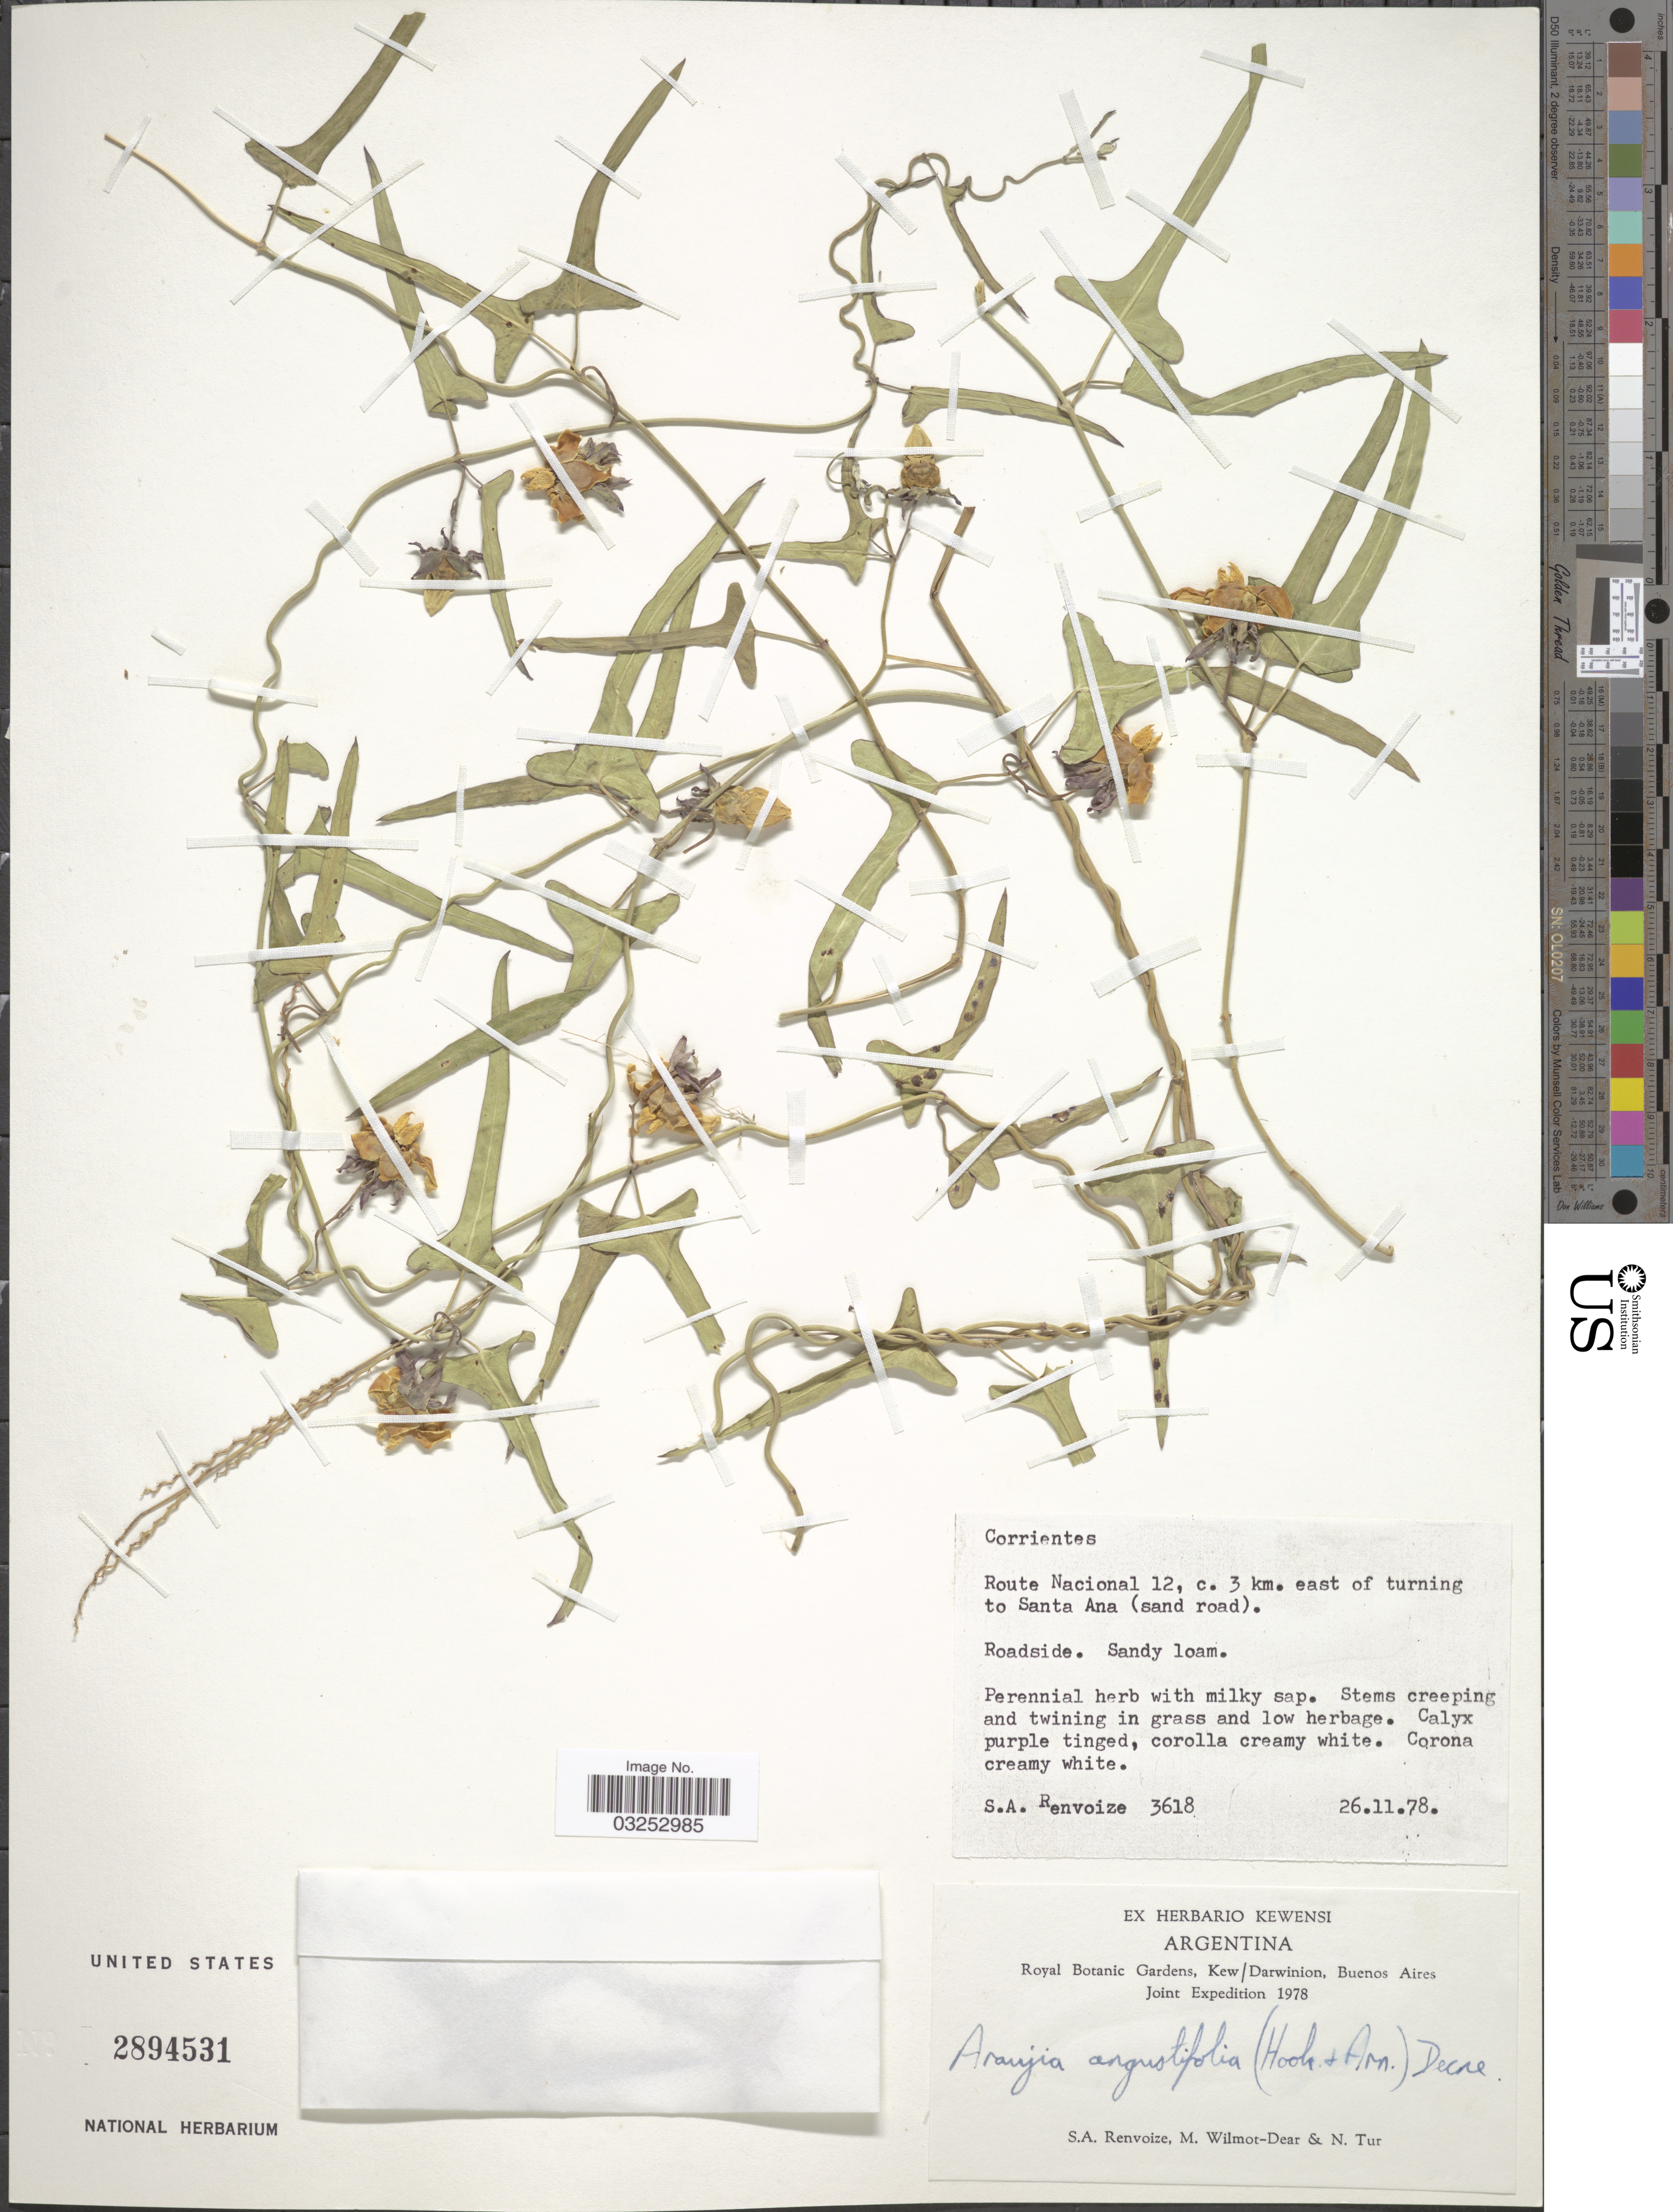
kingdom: Plantae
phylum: Tracheophyta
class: Magnoliopsida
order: Gentianales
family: Apocynaceae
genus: Araujia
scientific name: Araujia angustifolia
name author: (Hook. & Arn.) Steud.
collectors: S. A. Renvoize, M. Wilmot-Dear & N. Tur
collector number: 3618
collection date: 1978-11-26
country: Argentina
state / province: Corrientes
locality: Route Nacional 12, c. 3 km. east of turning to Santa Ana (sand road).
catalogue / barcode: US 2894531